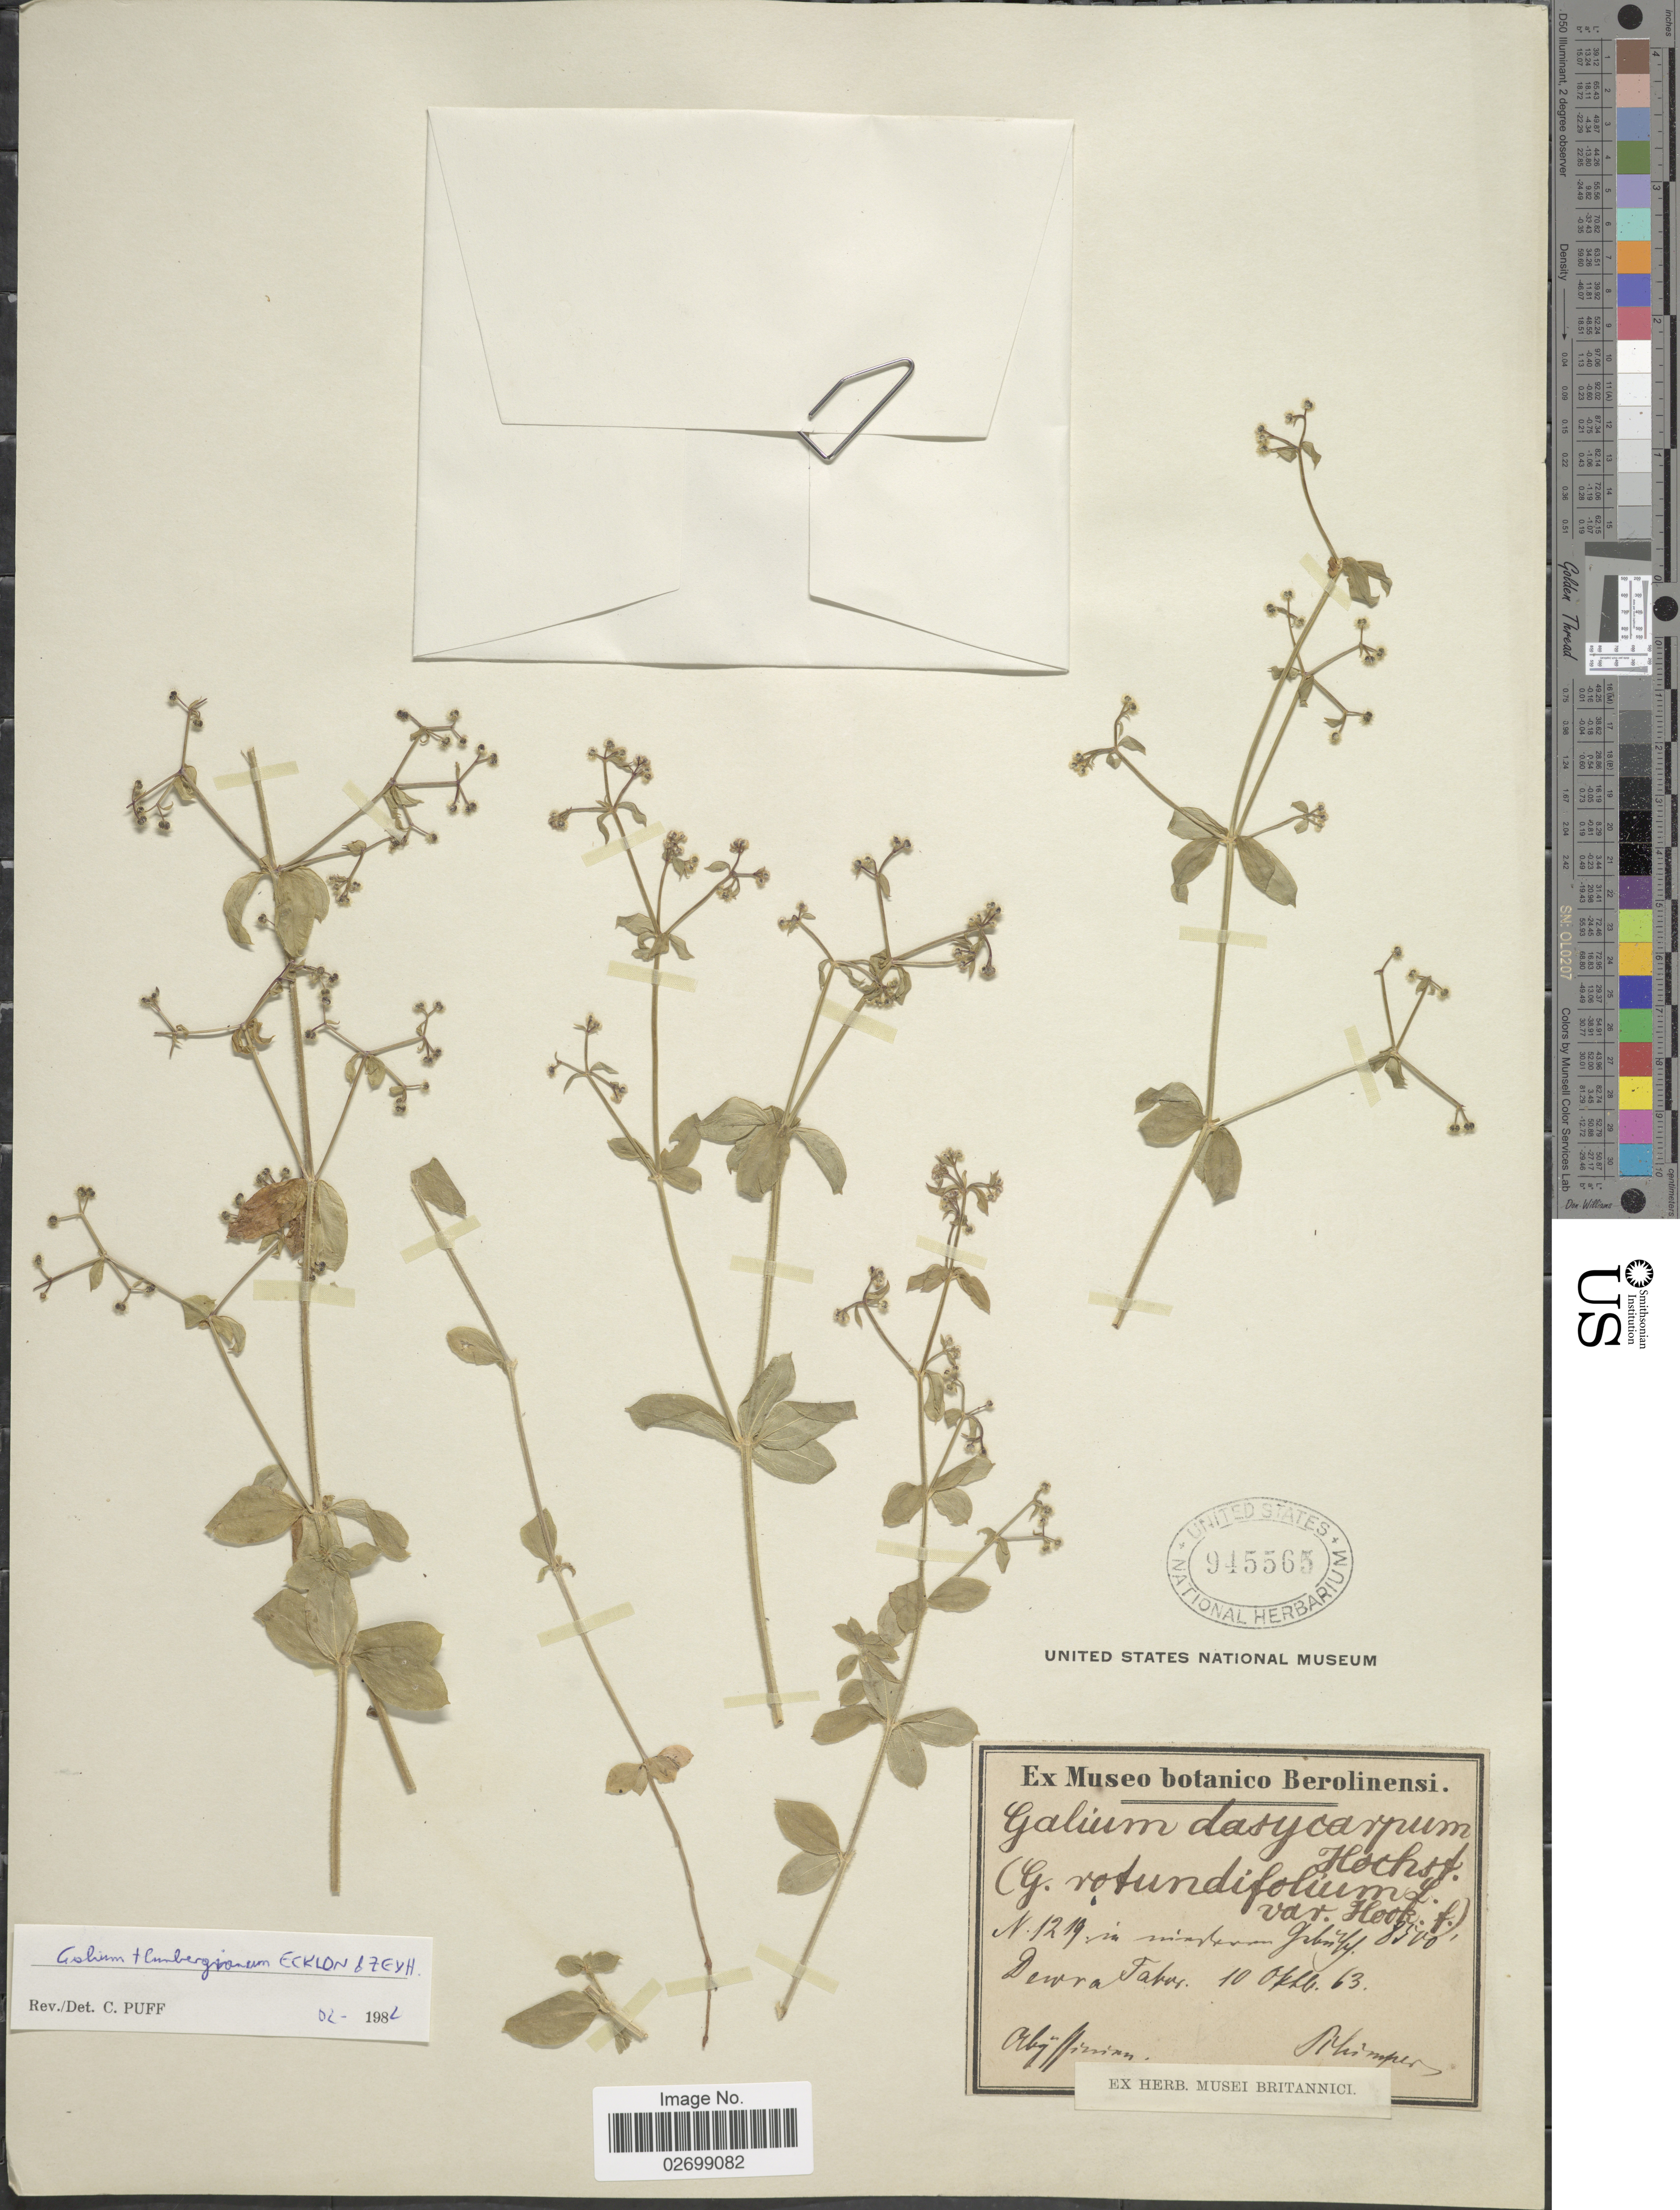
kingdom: Plantae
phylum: Tracheophyta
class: Magnoliopsida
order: Gentianales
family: Rubiaceae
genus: Galium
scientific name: Galium thunbergianum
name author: Eckl. & Zeyh.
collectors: -. Schimper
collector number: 1219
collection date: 1863-10-10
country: Ethiopia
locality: Abyssinia, Devra Tabor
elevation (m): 2591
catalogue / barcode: US 945565